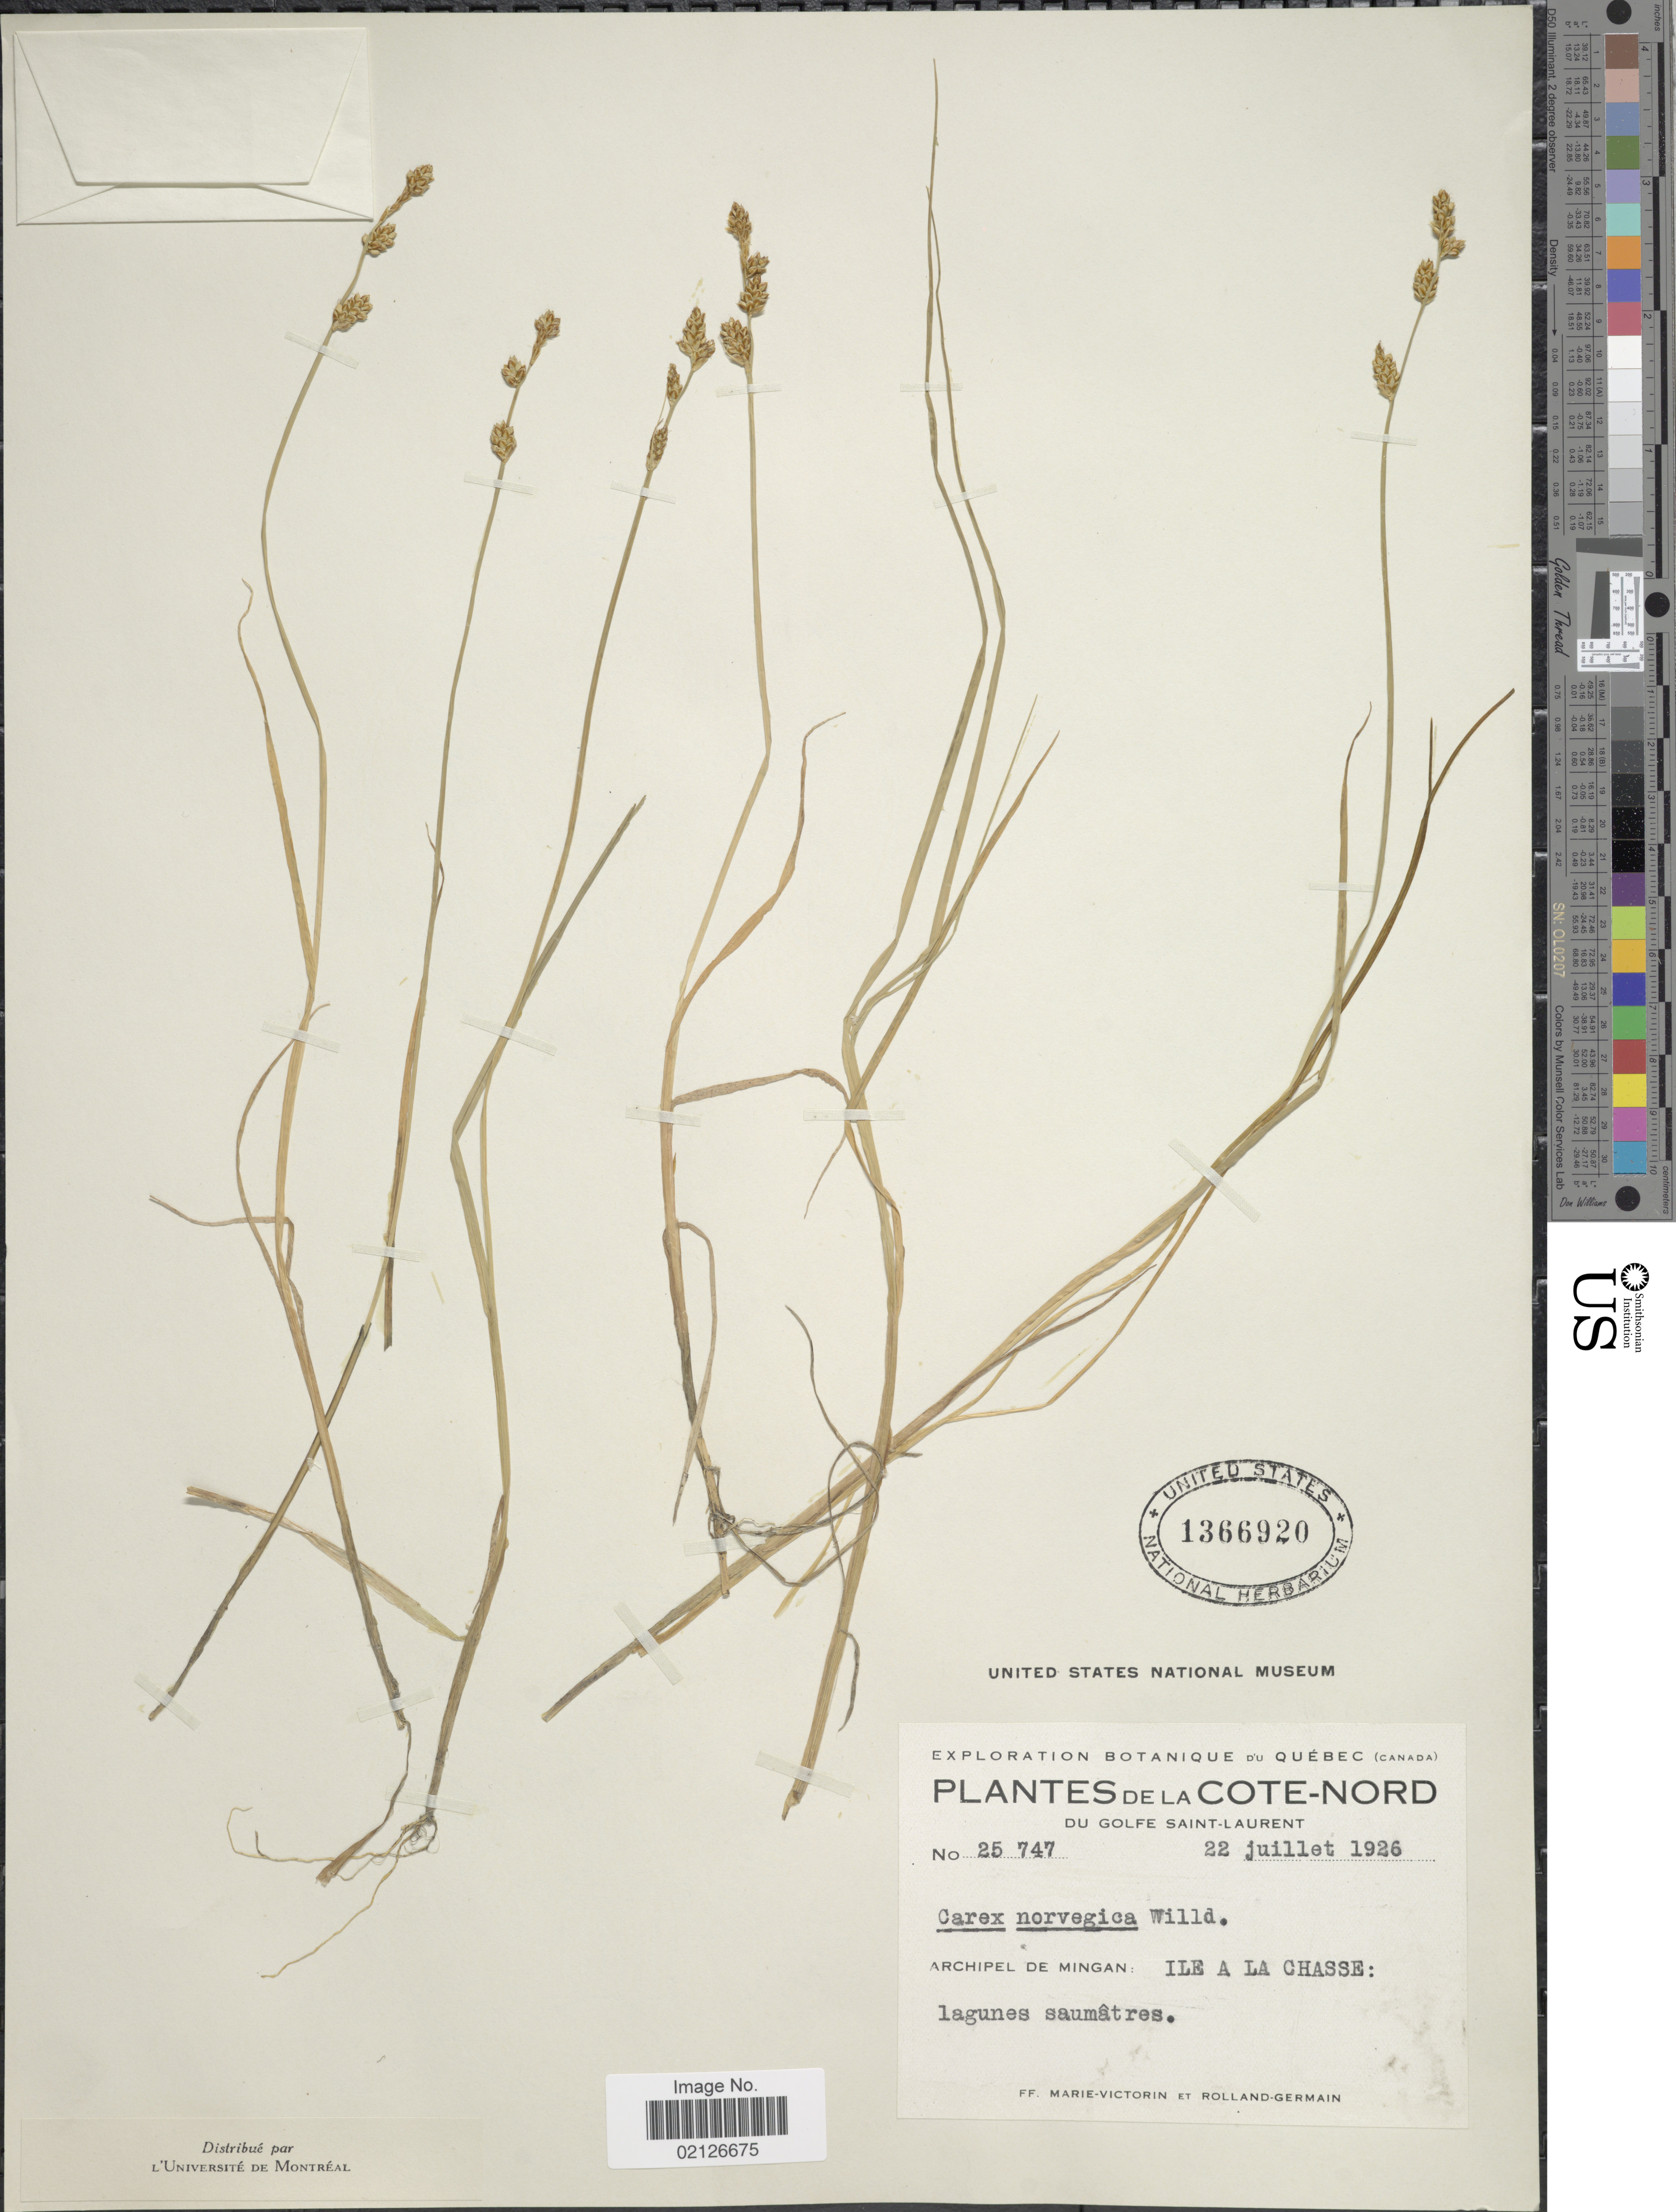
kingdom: Plantae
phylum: Tracheophyta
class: Liliopsida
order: Poales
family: Cyperaceae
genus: Carex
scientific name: Carex norvegica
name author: Retz.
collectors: F. Marie-Victorin & Rolland-Germain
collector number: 25747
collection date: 1926-07-22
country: Canada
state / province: Quebec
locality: Botanique du Quebec, Archipel de Mingan: Ile a La Chasse, Du Golfe Saint-Laurent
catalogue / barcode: US 1366920